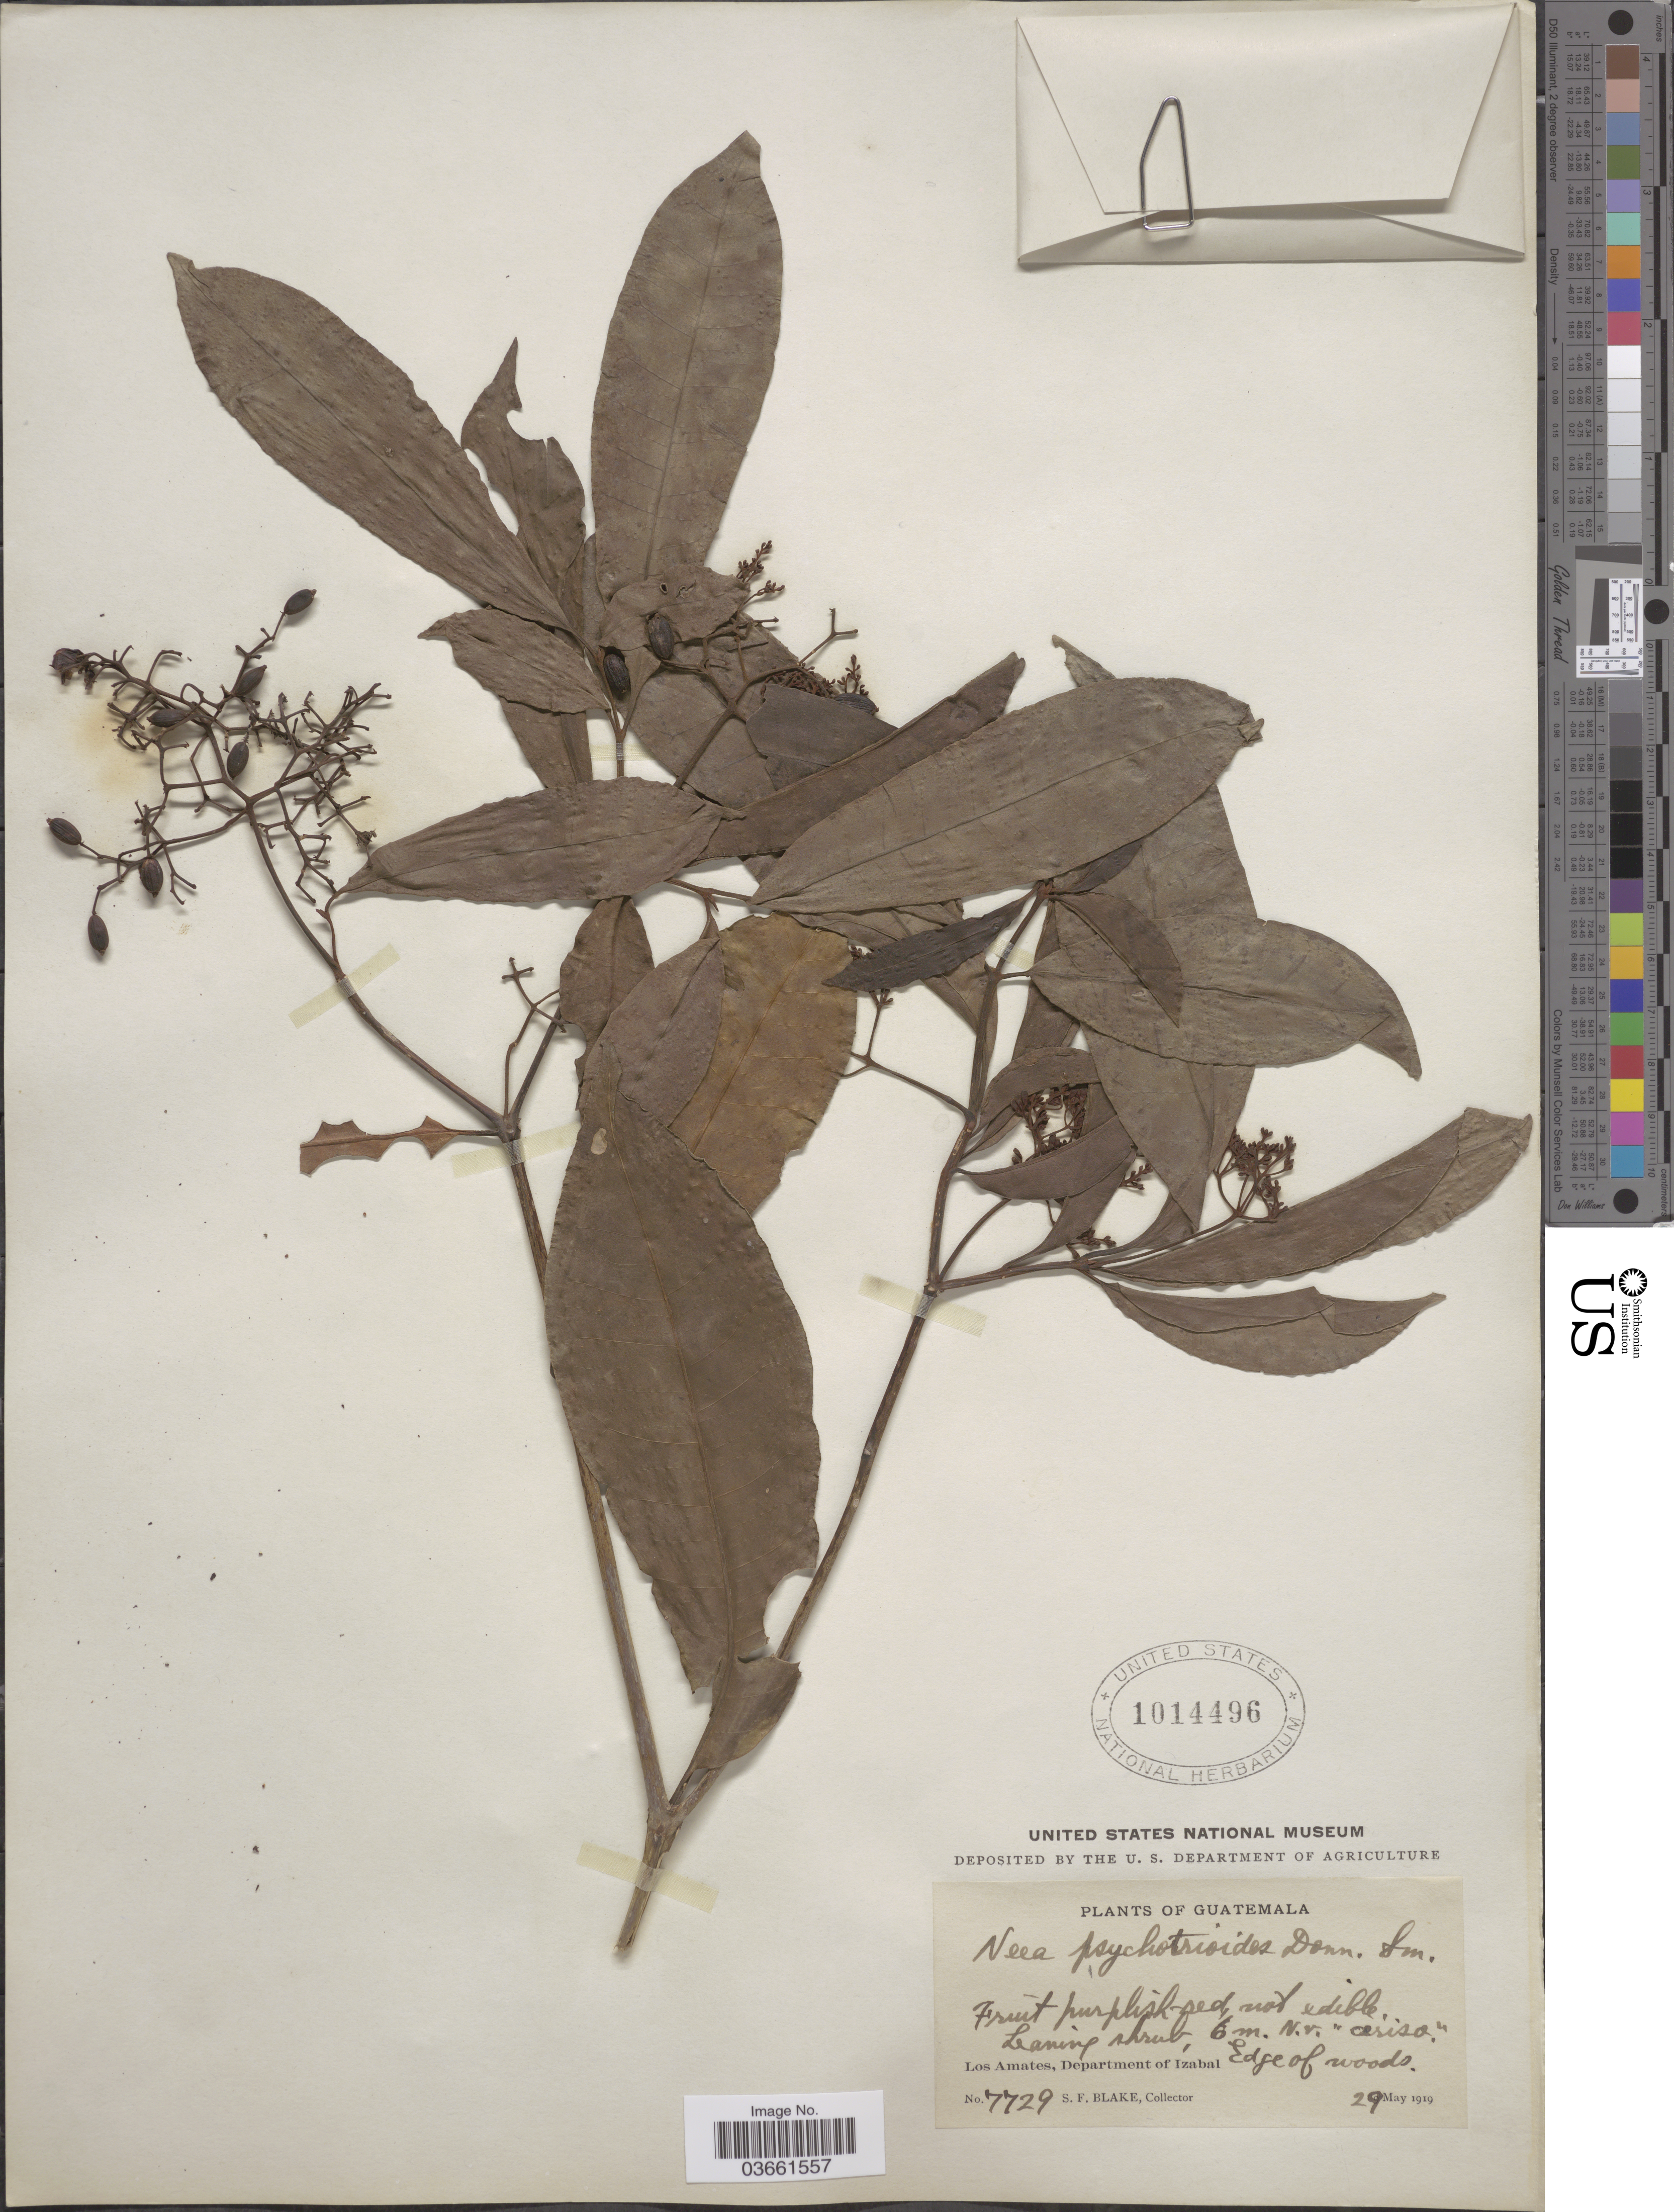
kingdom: Plantae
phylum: Tracheophyta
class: Magnoliopsida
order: Caryophyllales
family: Nyctaginaceae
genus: Neea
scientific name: Neea psychotrioides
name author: Donn. Sm.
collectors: S. Blake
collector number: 7729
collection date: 1919-05-29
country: Guatemala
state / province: Izabal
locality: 6 m. N.V. "ceriso". Los Amates, Departamento of Izabal. Edge of woods.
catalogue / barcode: US 1014496